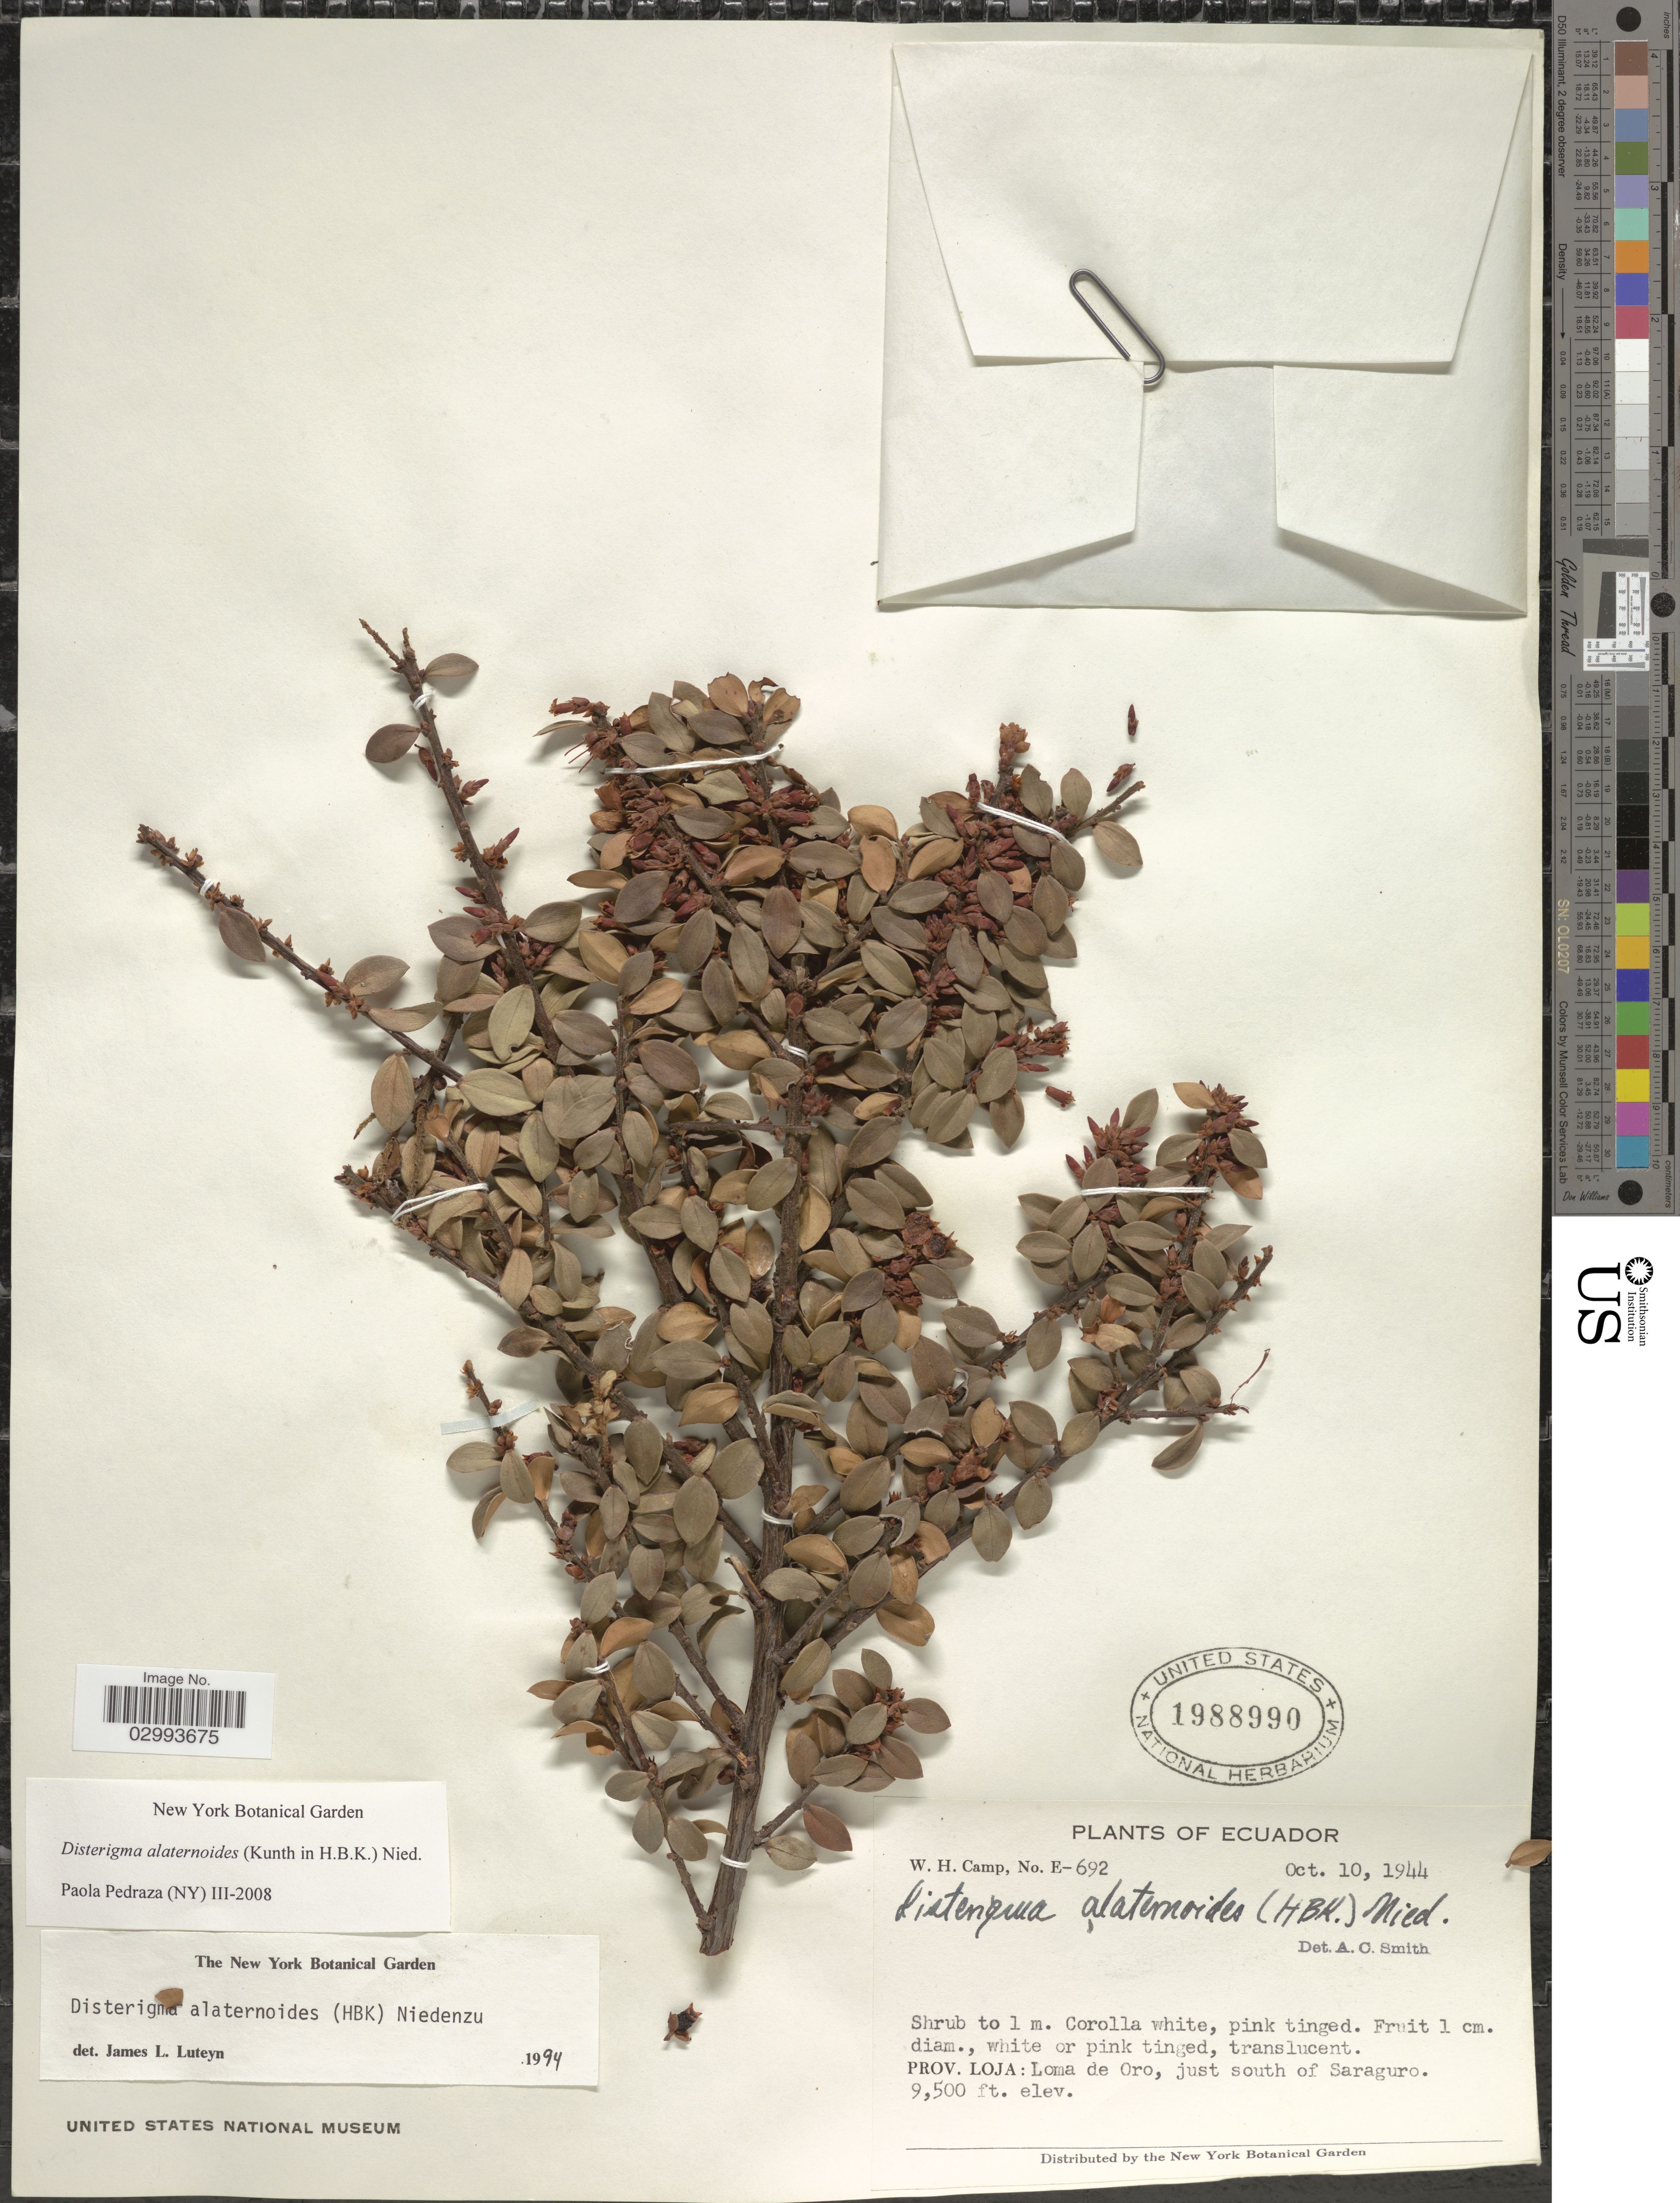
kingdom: Plantae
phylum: Tracheophyta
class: Magnoliopsida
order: Ericales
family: Ericaceae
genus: Disterigma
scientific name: Disterigma alaternoides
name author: (Kunth) Nied.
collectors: W. H. Camp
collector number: E-692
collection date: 1944-10-10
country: Ecuador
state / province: Loja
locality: Loma de Oro, just south of Saraguro.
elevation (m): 2896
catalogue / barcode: US 1988990